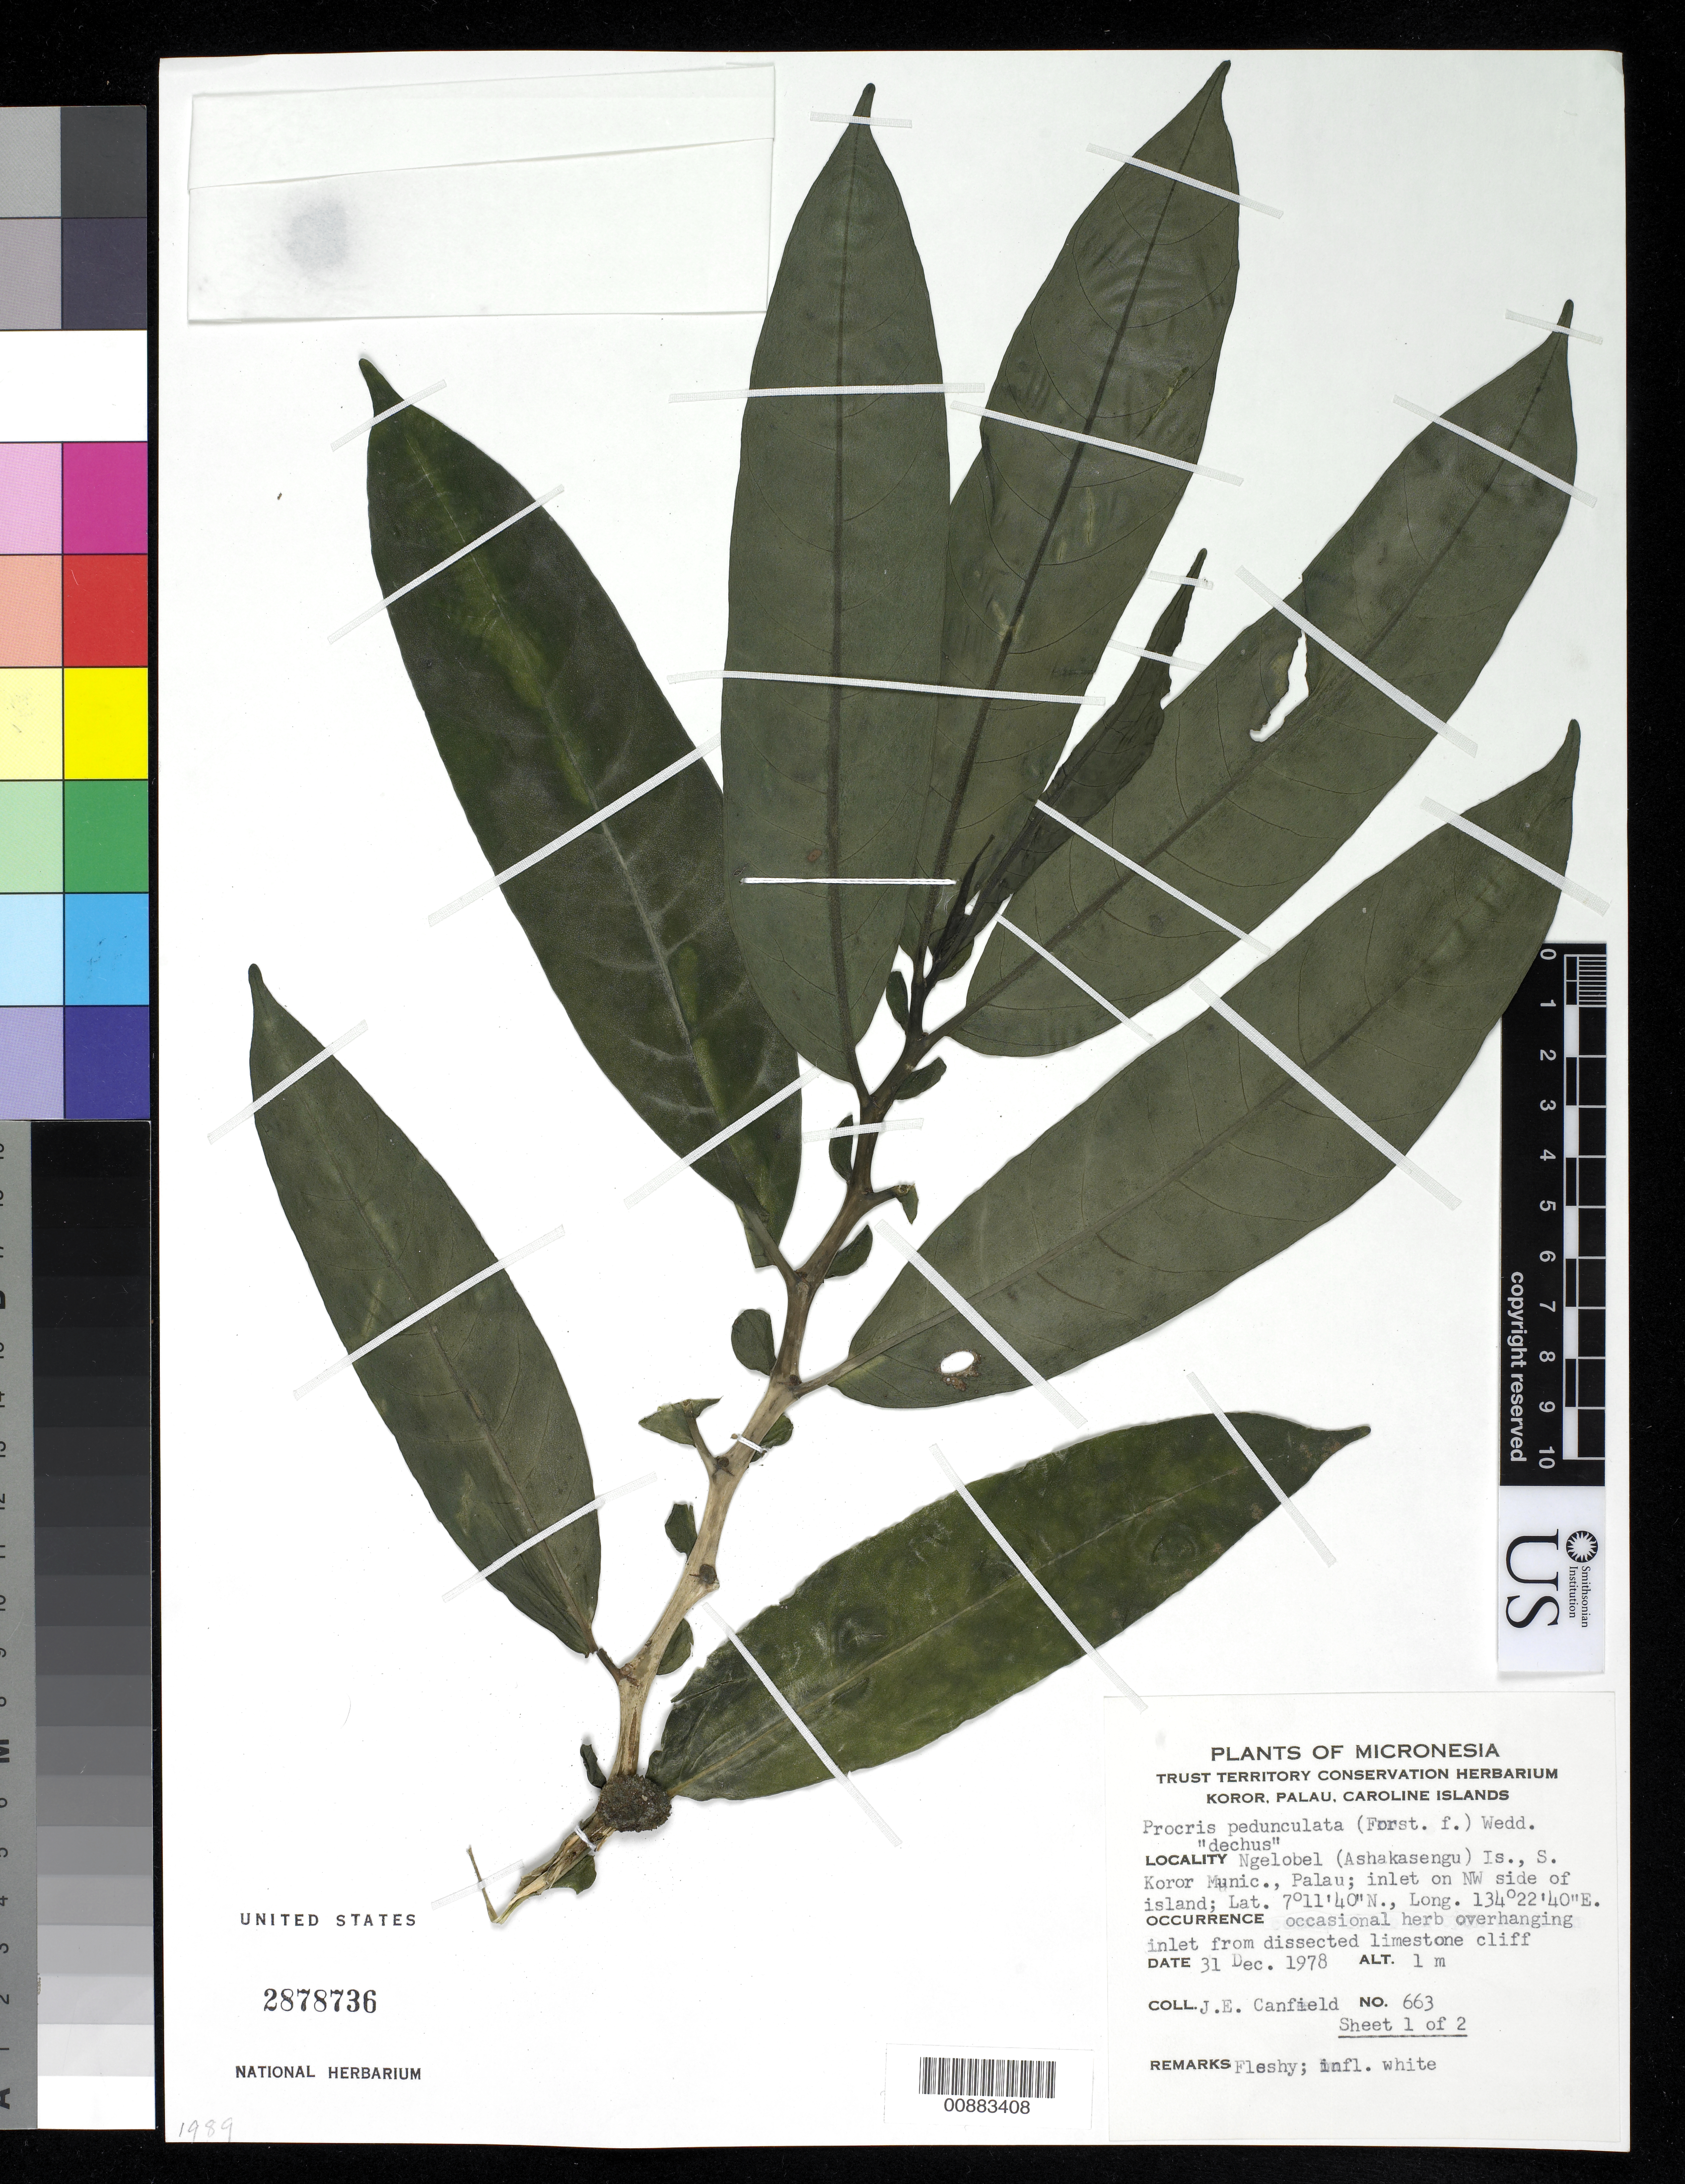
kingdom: Plantae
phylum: Tracheophyta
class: Magnoliopsida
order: Rosales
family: Urticaceae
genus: Procris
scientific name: Procris pedunculata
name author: (J.R. Forst. & G. Forst.) Wedd.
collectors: J. E. Canfield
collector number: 663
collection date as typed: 31 Dec 1978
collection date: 1978-12-31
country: Palau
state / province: Koror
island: Ngelobel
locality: Ngelobel (Ashakasengu Island), South Koror Munic. Palau; inlet on NW side of island.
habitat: overhanging inlet from dissected limestone cliff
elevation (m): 1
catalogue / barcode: US 2878736